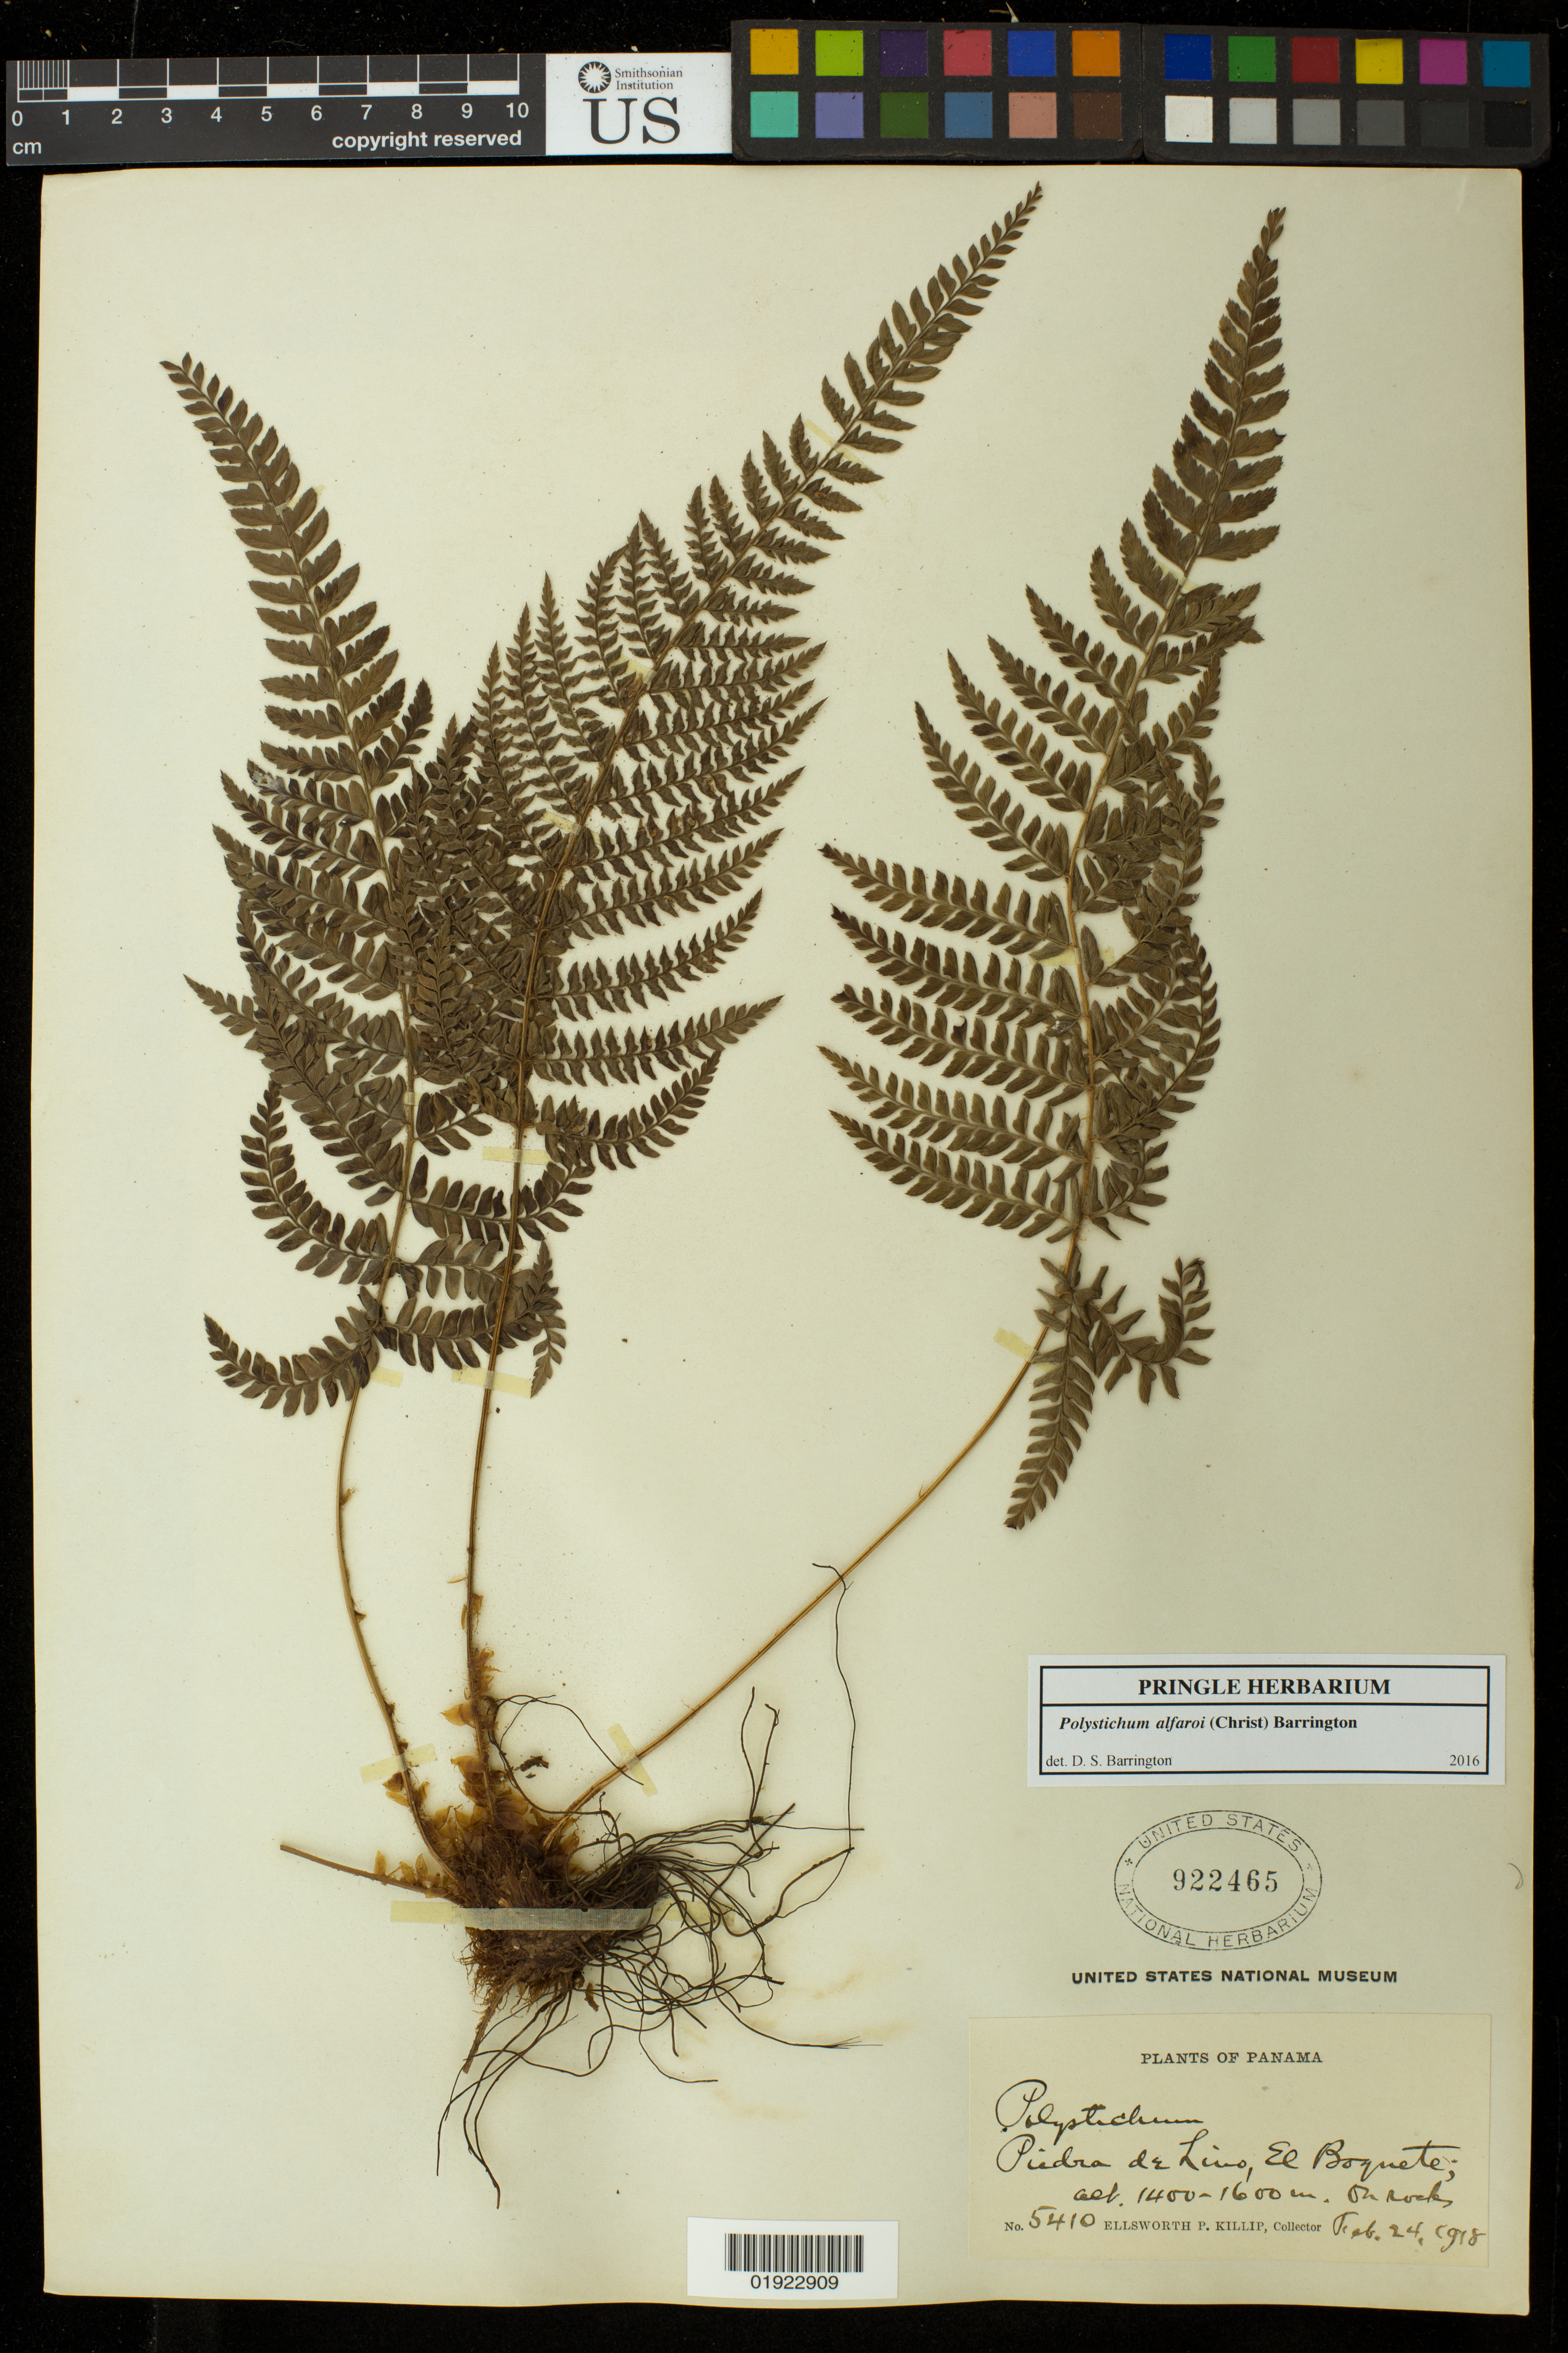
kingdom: Plantae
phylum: Tracheophyta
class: Polypodiopsida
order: Polypodiales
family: Dryopteridaceae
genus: Polystichum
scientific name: Polystichum alfaroi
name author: (Christ) Barrington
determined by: Barrington, D. S., Curator (VT), University of Vermont (UNITED STATES)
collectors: E. P. Killip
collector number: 5410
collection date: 1918-02-24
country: Panama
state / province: Chiriqui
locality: Piedra de Lino, El Boquete.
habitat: On rocks.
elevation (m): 1400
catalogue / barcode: US 922465